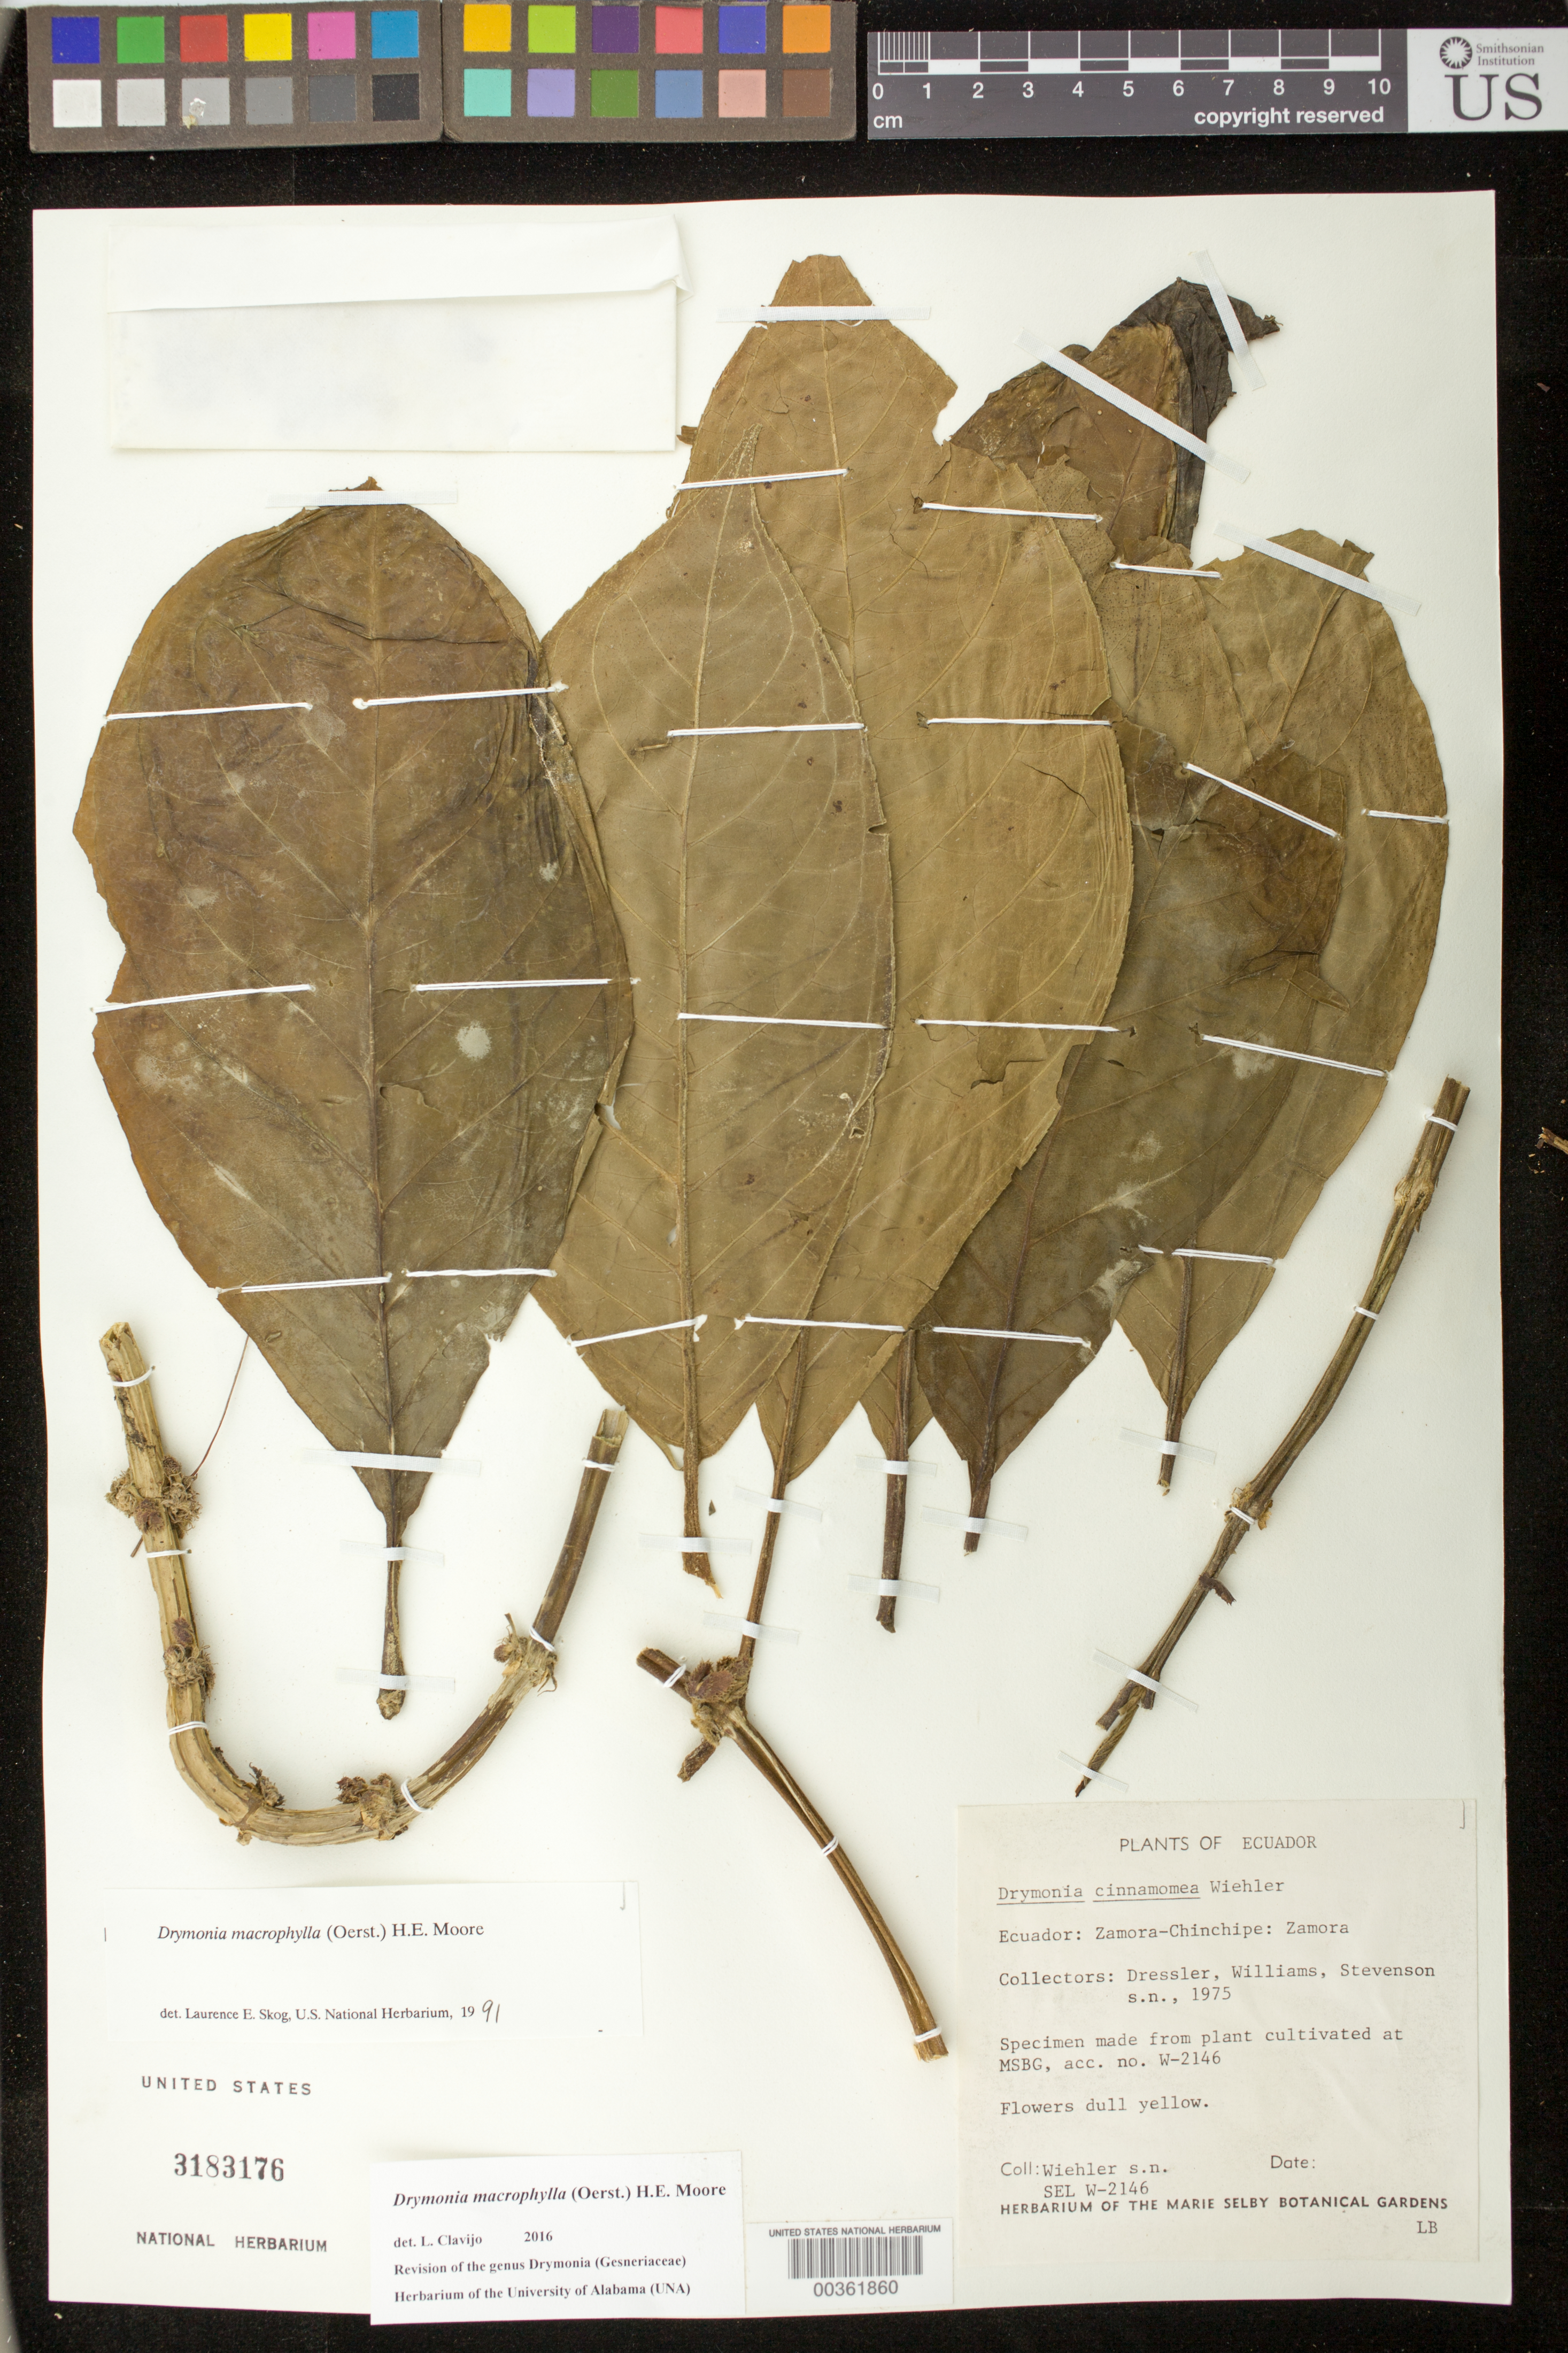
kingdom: Plantae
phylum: Tracheophyta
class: Magnoliopsida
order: Lamiales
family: Gesneriaceae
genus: Drymonia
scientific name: Drymonia macrophylla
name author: (Oerst.) H.E. Moore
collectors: H. J. Wiehler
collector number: s.n. [W-2146]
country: Ecuador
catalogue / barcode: US 3183176